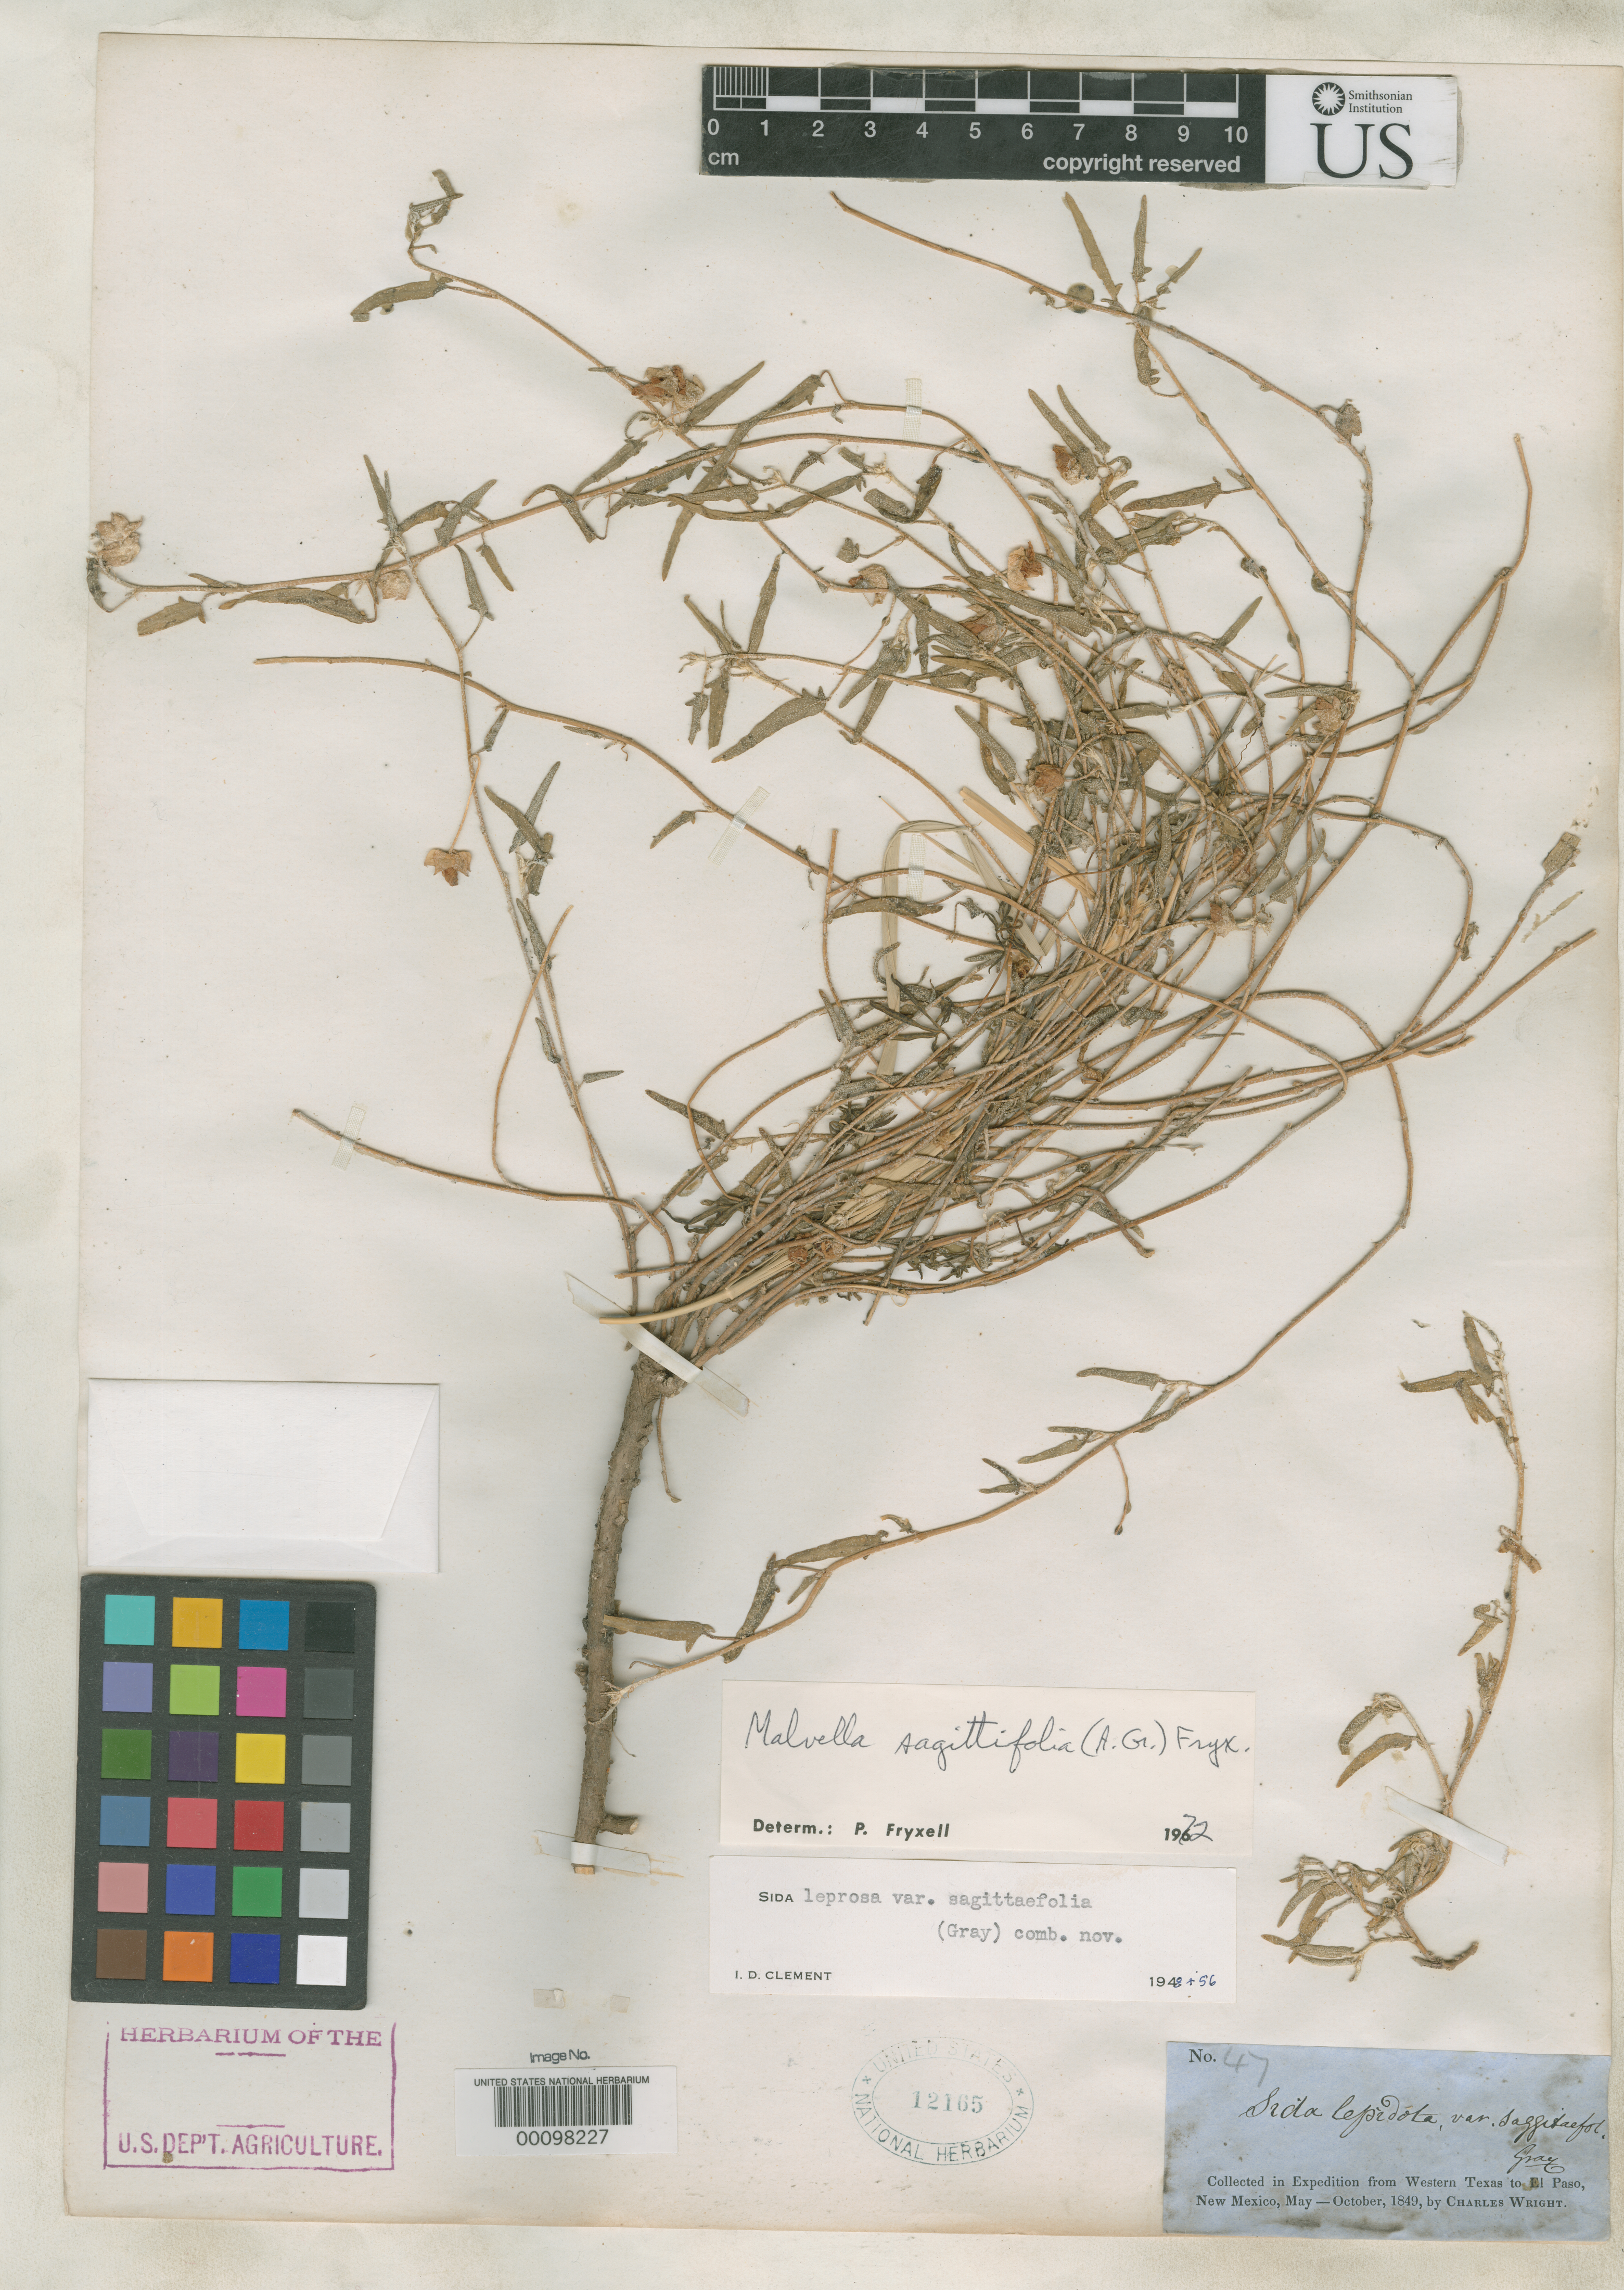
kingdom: Plantae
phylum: Tracheophyta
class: Magnoliopsida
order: Malvales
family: Malvaceae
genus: Sida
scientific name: Sida lepidota var. sagittaefolia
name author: A. Gray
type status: Type Collection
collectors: C. Wright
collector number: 47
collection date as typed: Aug 1849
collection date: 1849-08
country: United States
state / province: Texas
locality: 60 miles W of Pecos.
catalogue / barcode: US 12165